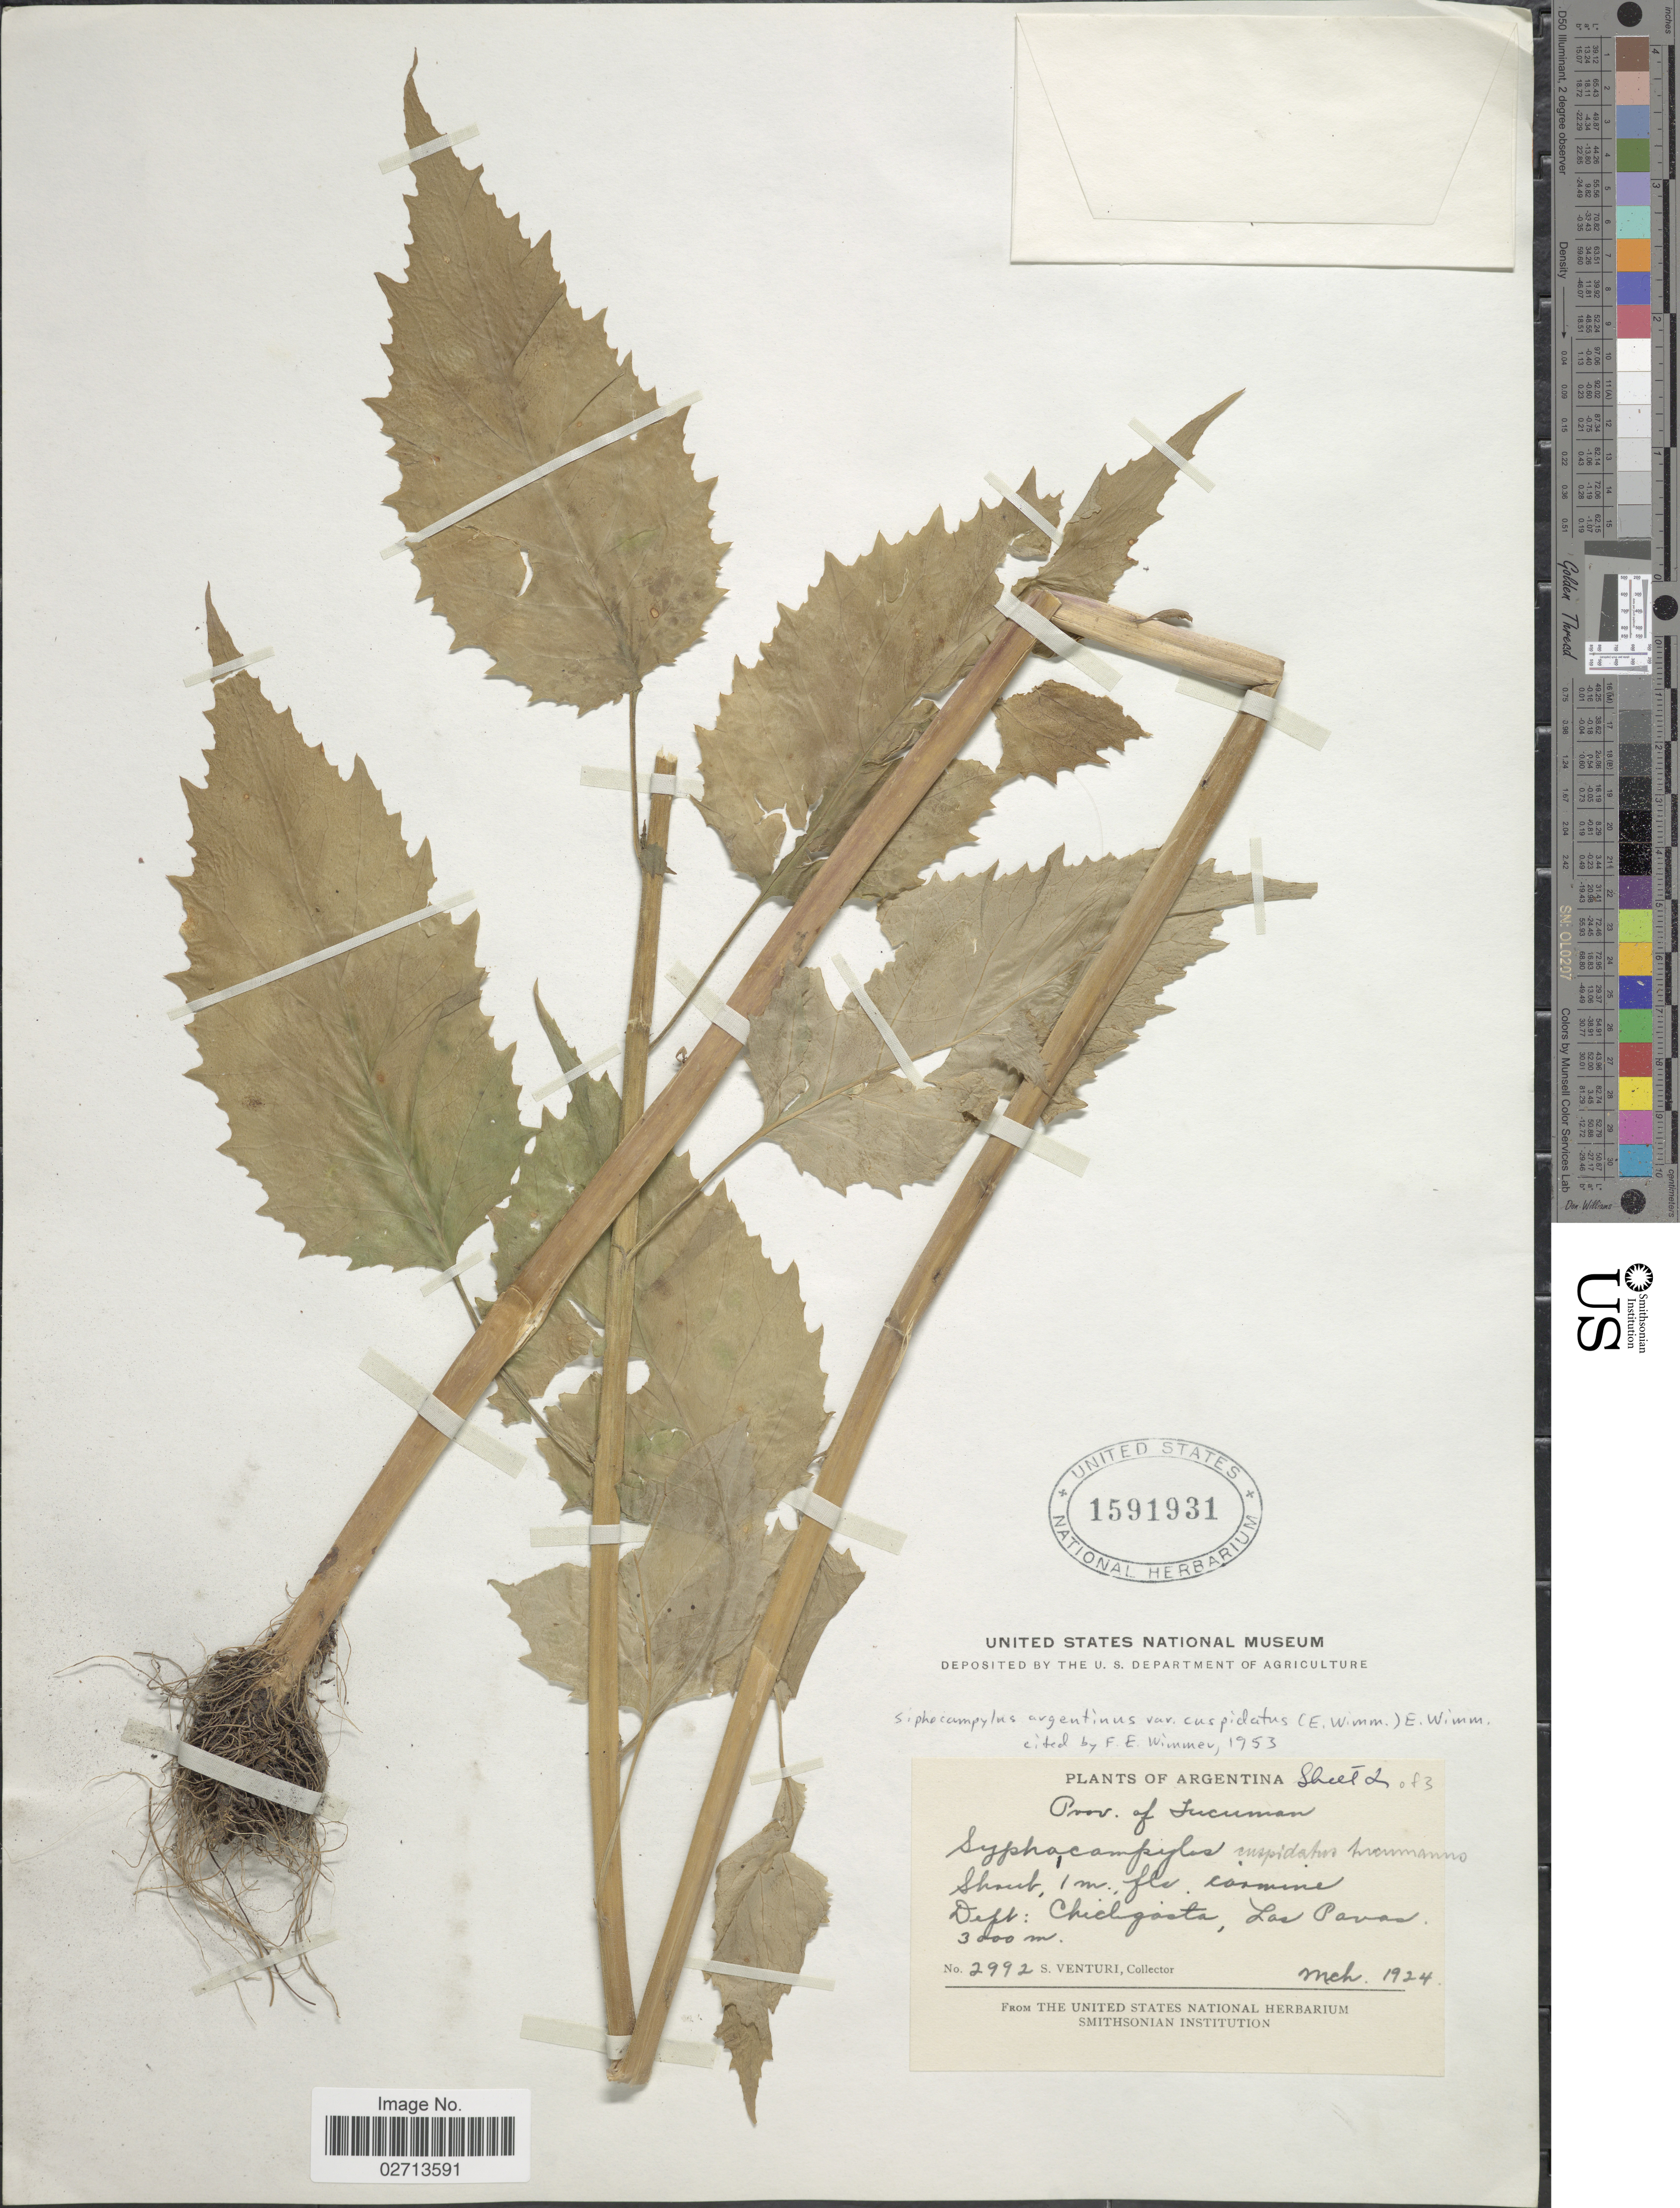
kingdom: Plantae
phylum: Tracheophyta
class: Magnoliopsida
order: Asterales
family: Campanulaceae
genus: Siphocampylus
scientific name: Siphocampylus argentinus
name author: (Griseb.) Hieron. ex E. Wimm.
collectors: S. Venturi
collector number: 2992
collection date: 1924-03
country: Argentina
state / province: Tucuman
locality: Dept. Chicligasta, Las Pavas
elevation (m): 3000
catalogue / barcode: US 1591931